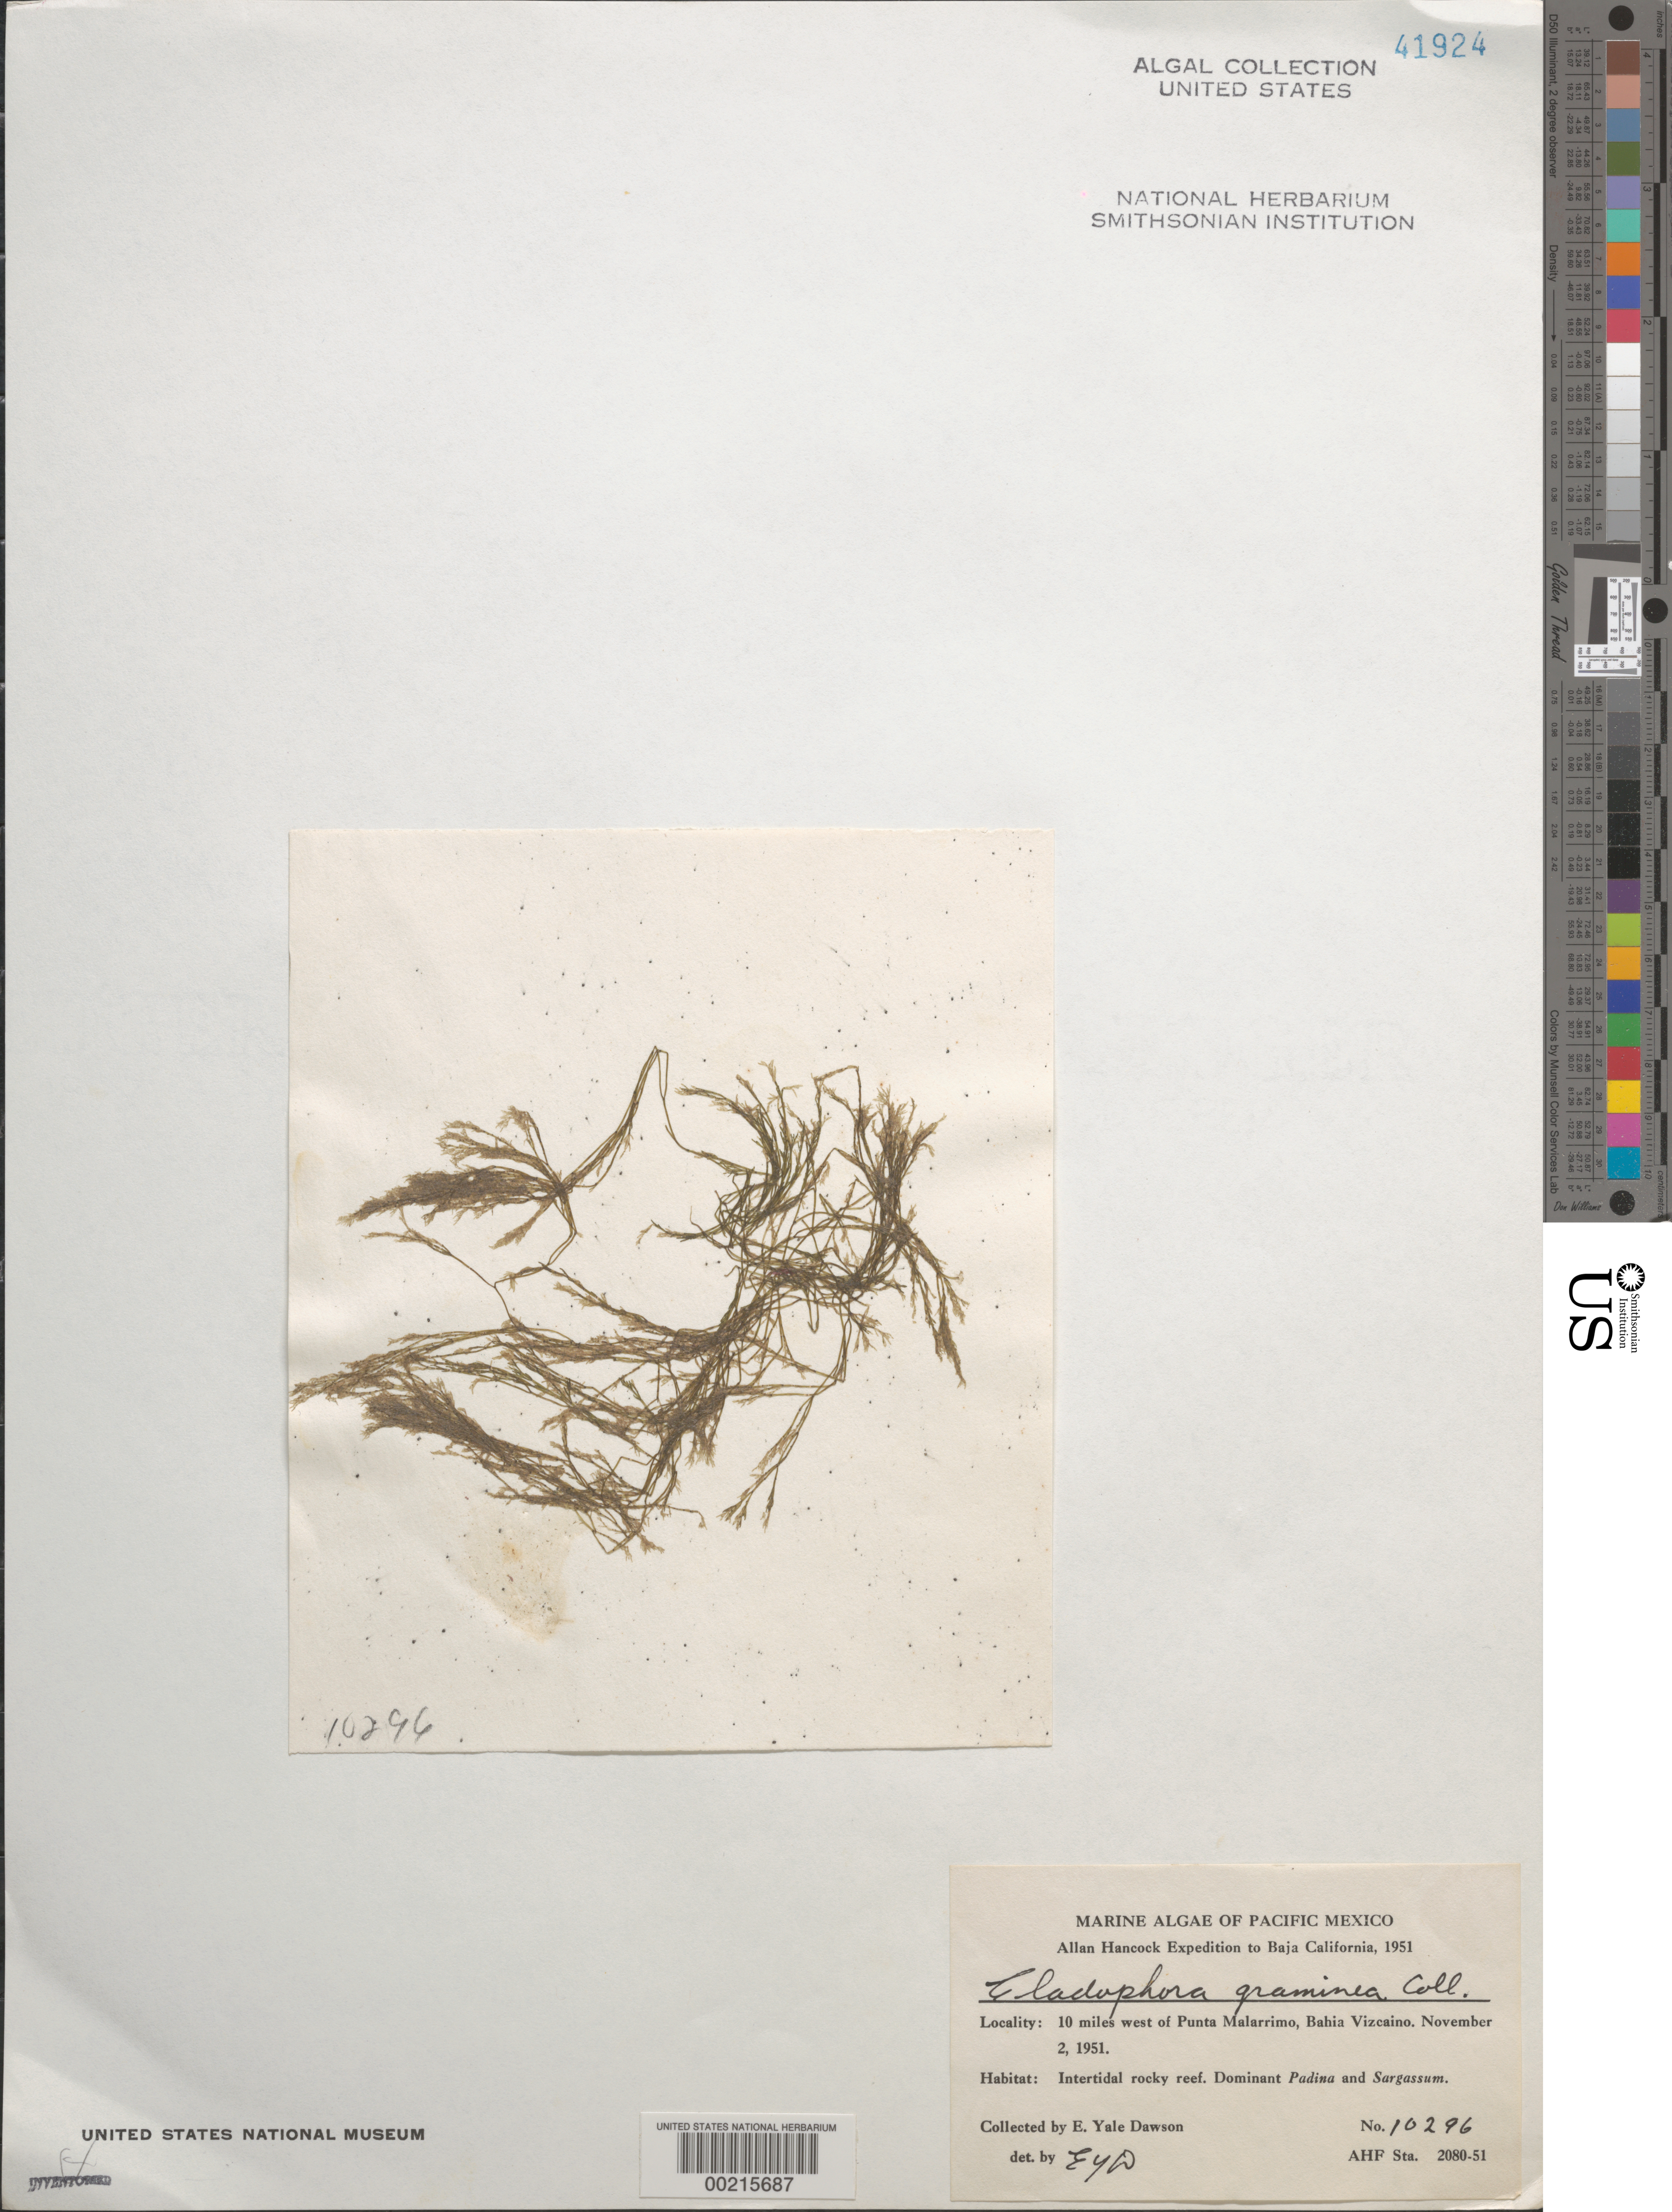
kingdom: Plantae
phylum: Chlorophyta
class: Ulvophyceae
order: Cladophorales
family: Cladophoraceae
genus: Cladophora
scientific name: Cladophora graminea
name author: Collins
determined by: Dawson, E. Y.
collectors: E. Y. Dawson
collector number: EYD 10296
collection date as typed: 02 Nov 1951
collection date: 1951-11-02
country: Mexico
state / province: Baja California Sur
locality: Bahia Vizcaino, 10 miles west of Punta Malarrimo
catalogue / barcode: US 41924